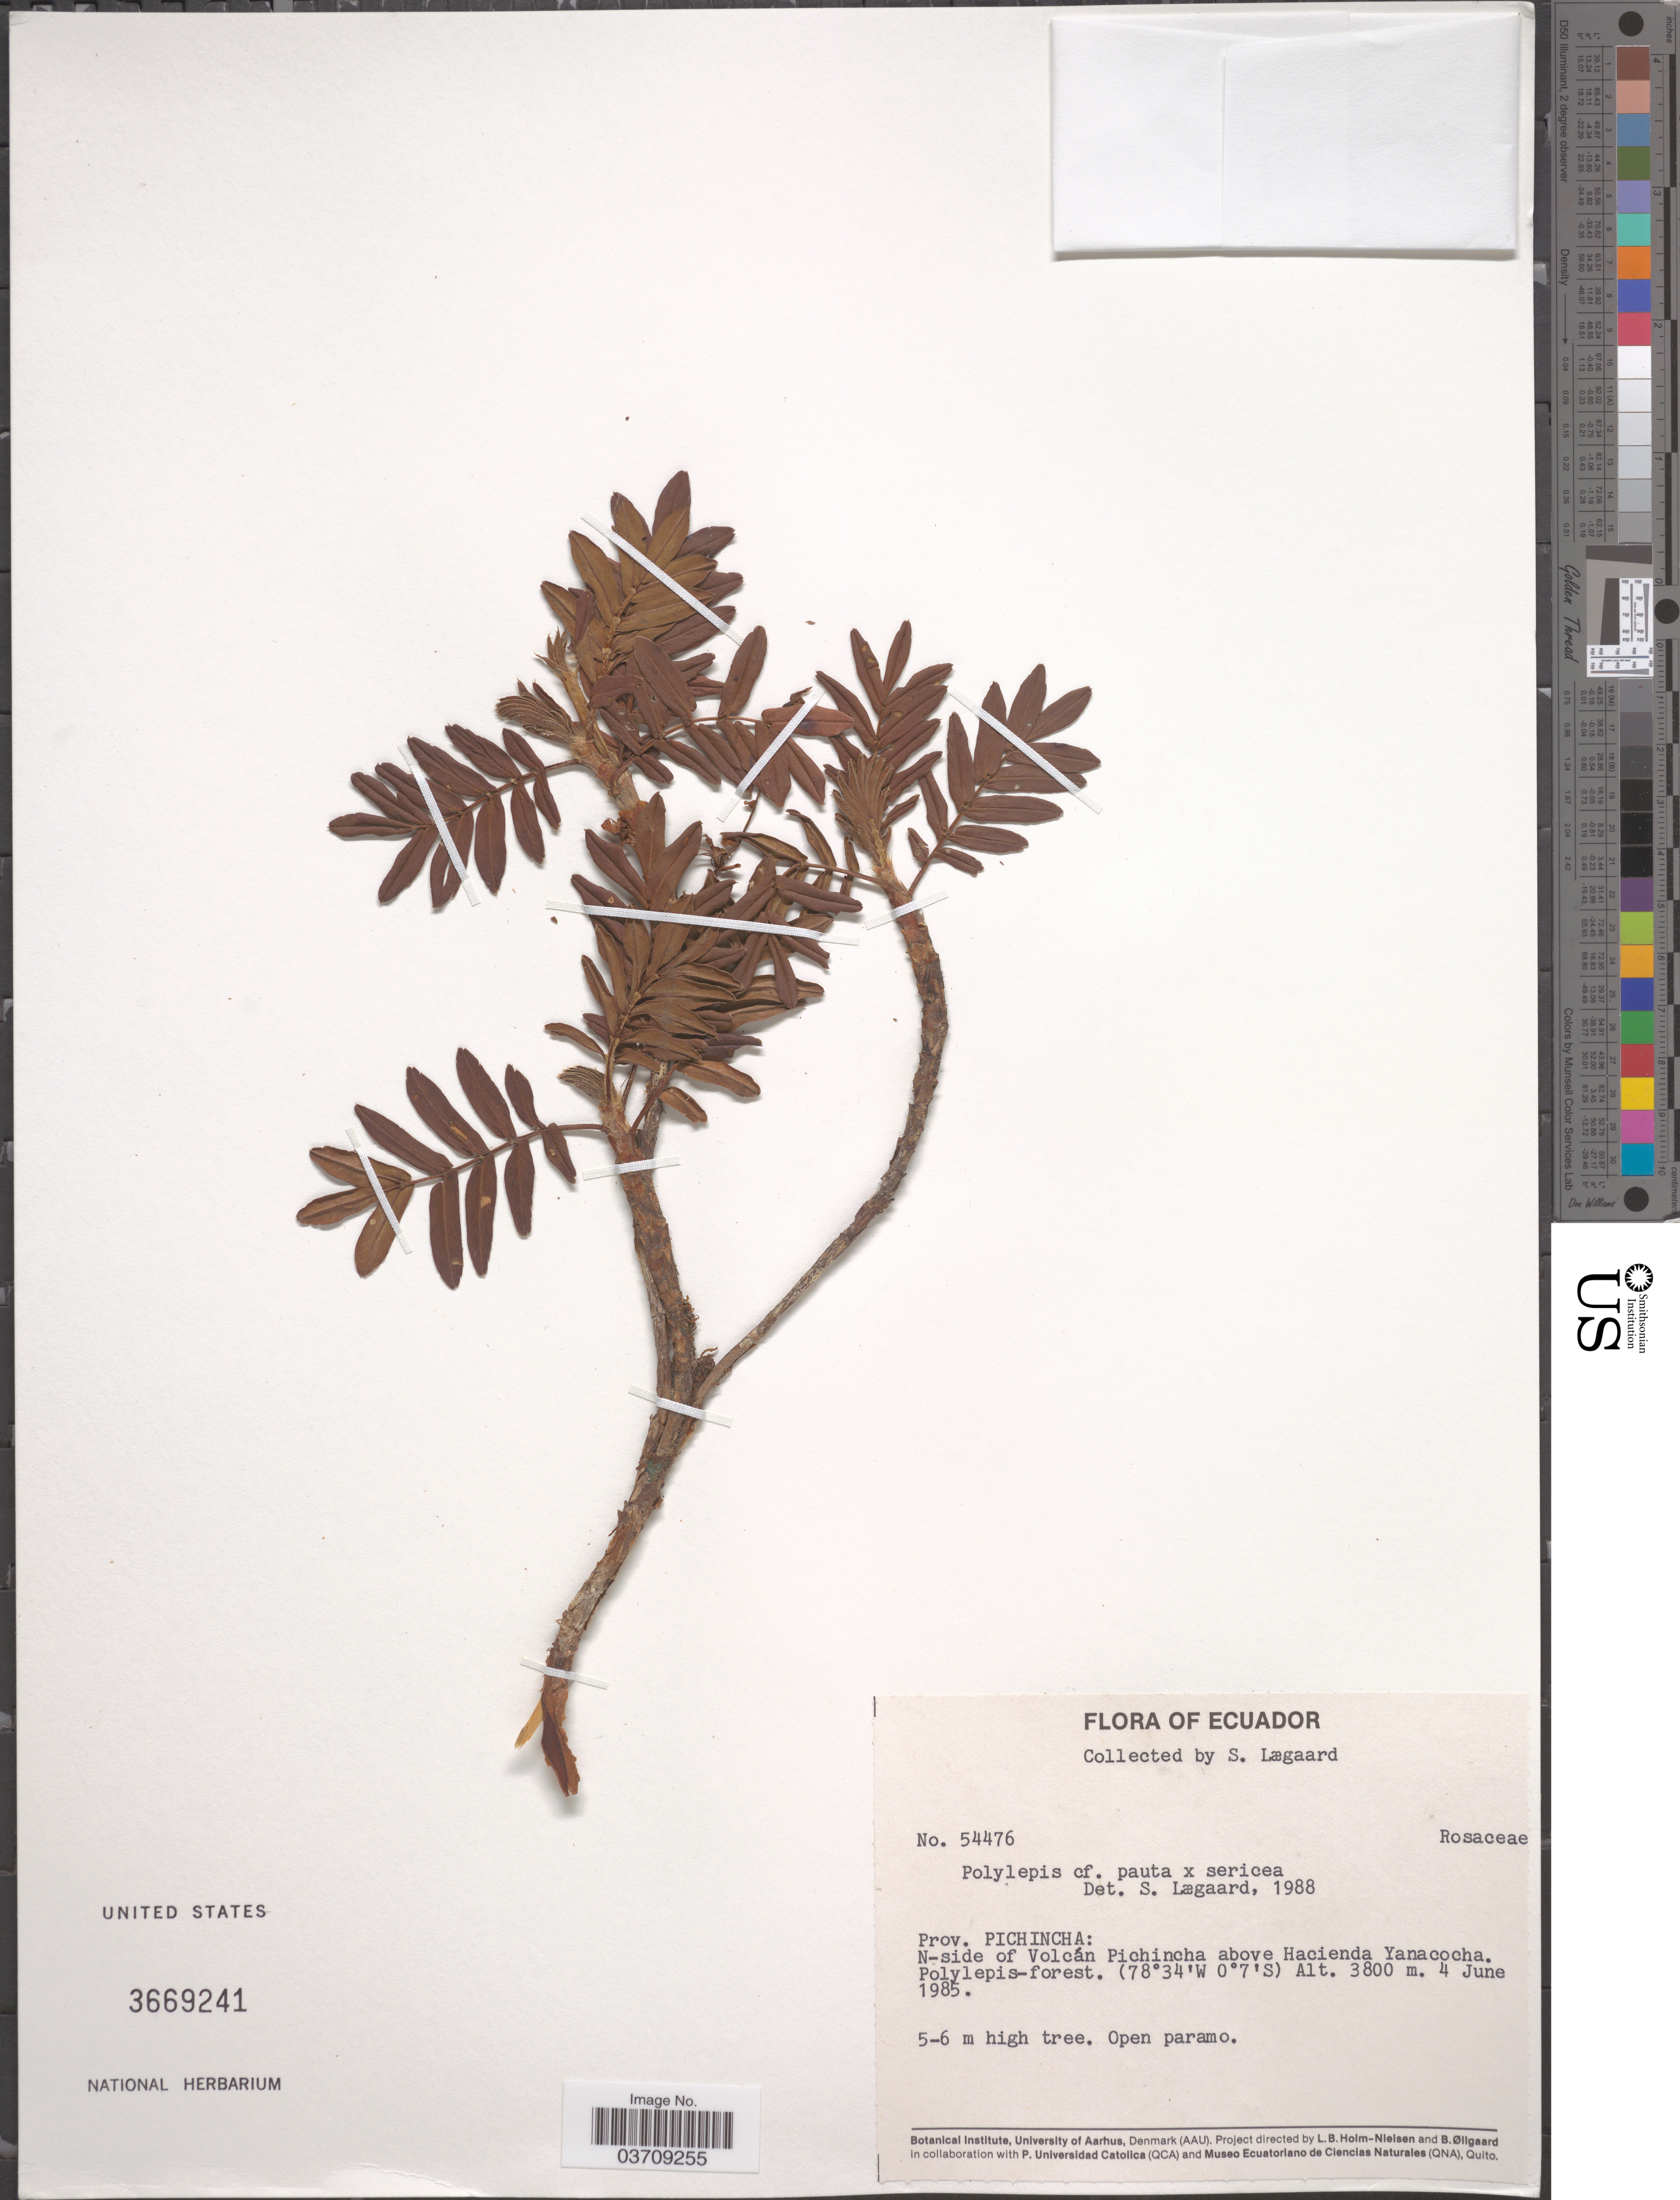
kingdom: Plantae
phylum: Tracheophyta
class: Magnoliopsida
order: Rosales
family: Rosaceae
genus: Polylepis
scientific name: Polylepis pauta x P. sericea Wedd.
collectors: S. Lægaard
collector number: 54476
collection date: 1985-06-04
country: Ecuador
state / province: Pichincha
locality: N-side of Volcán Pichincha above Hacienda Yanacocha.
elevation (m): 3800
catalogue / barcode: US 3669241